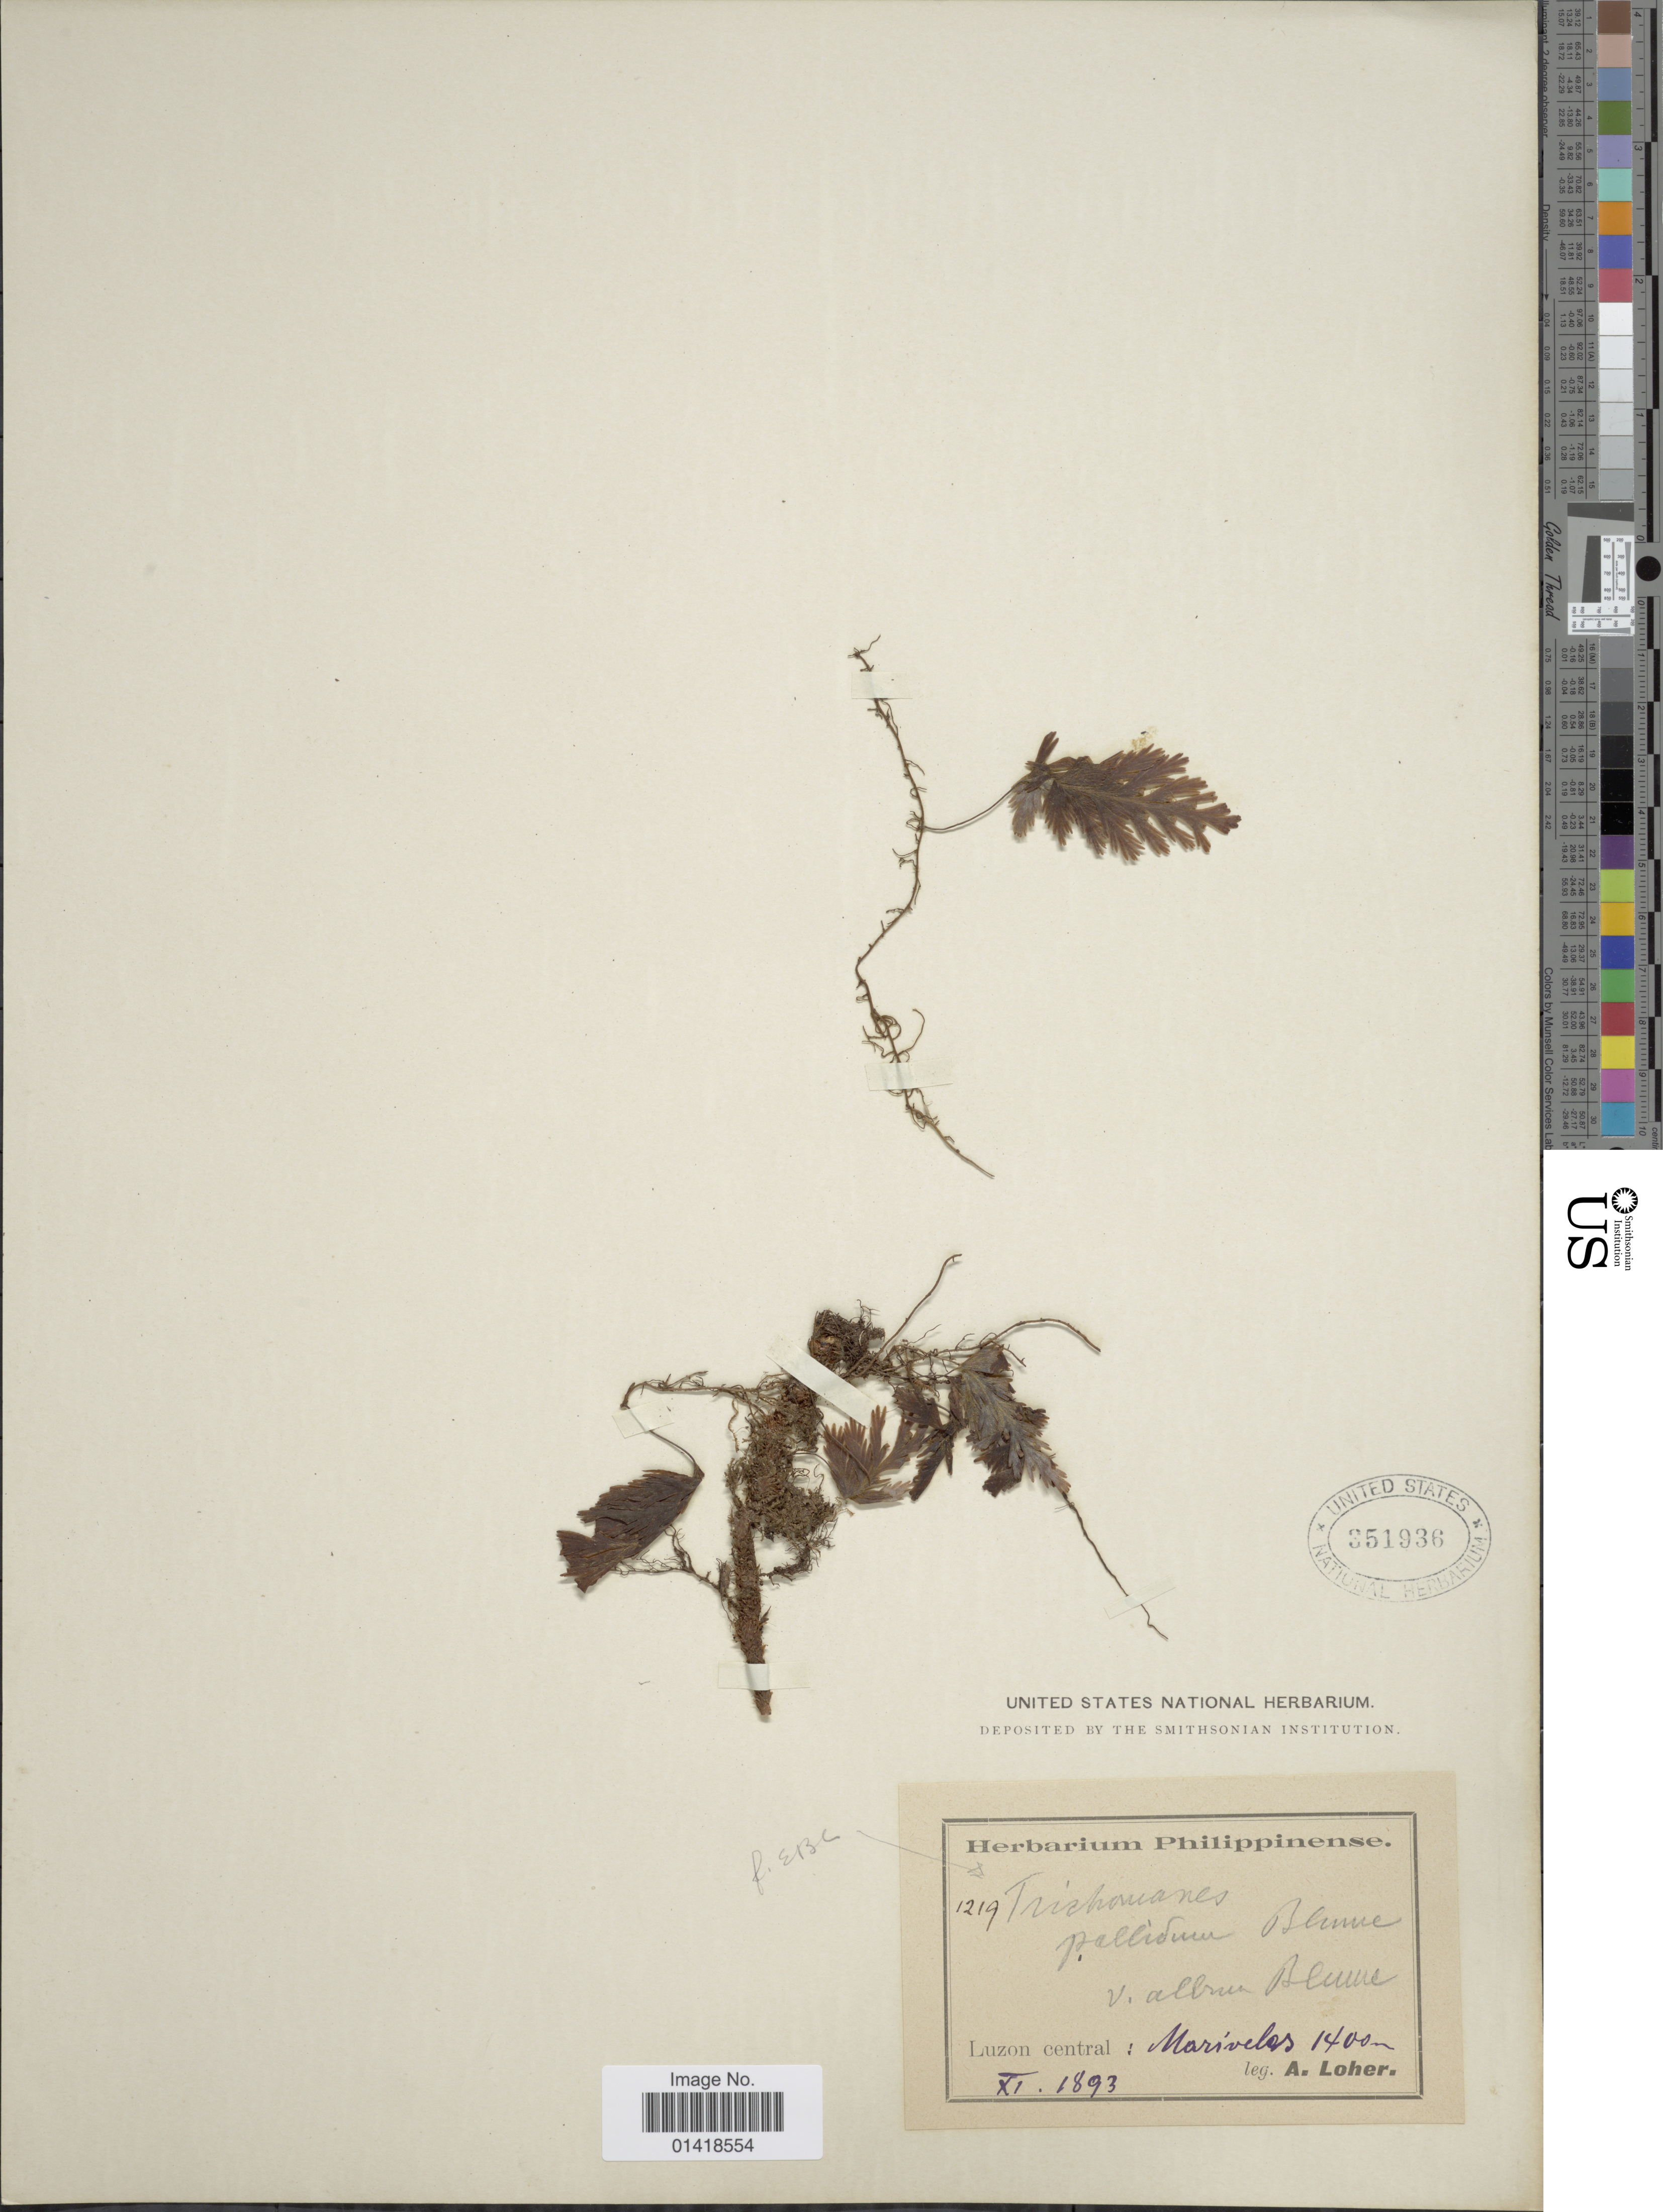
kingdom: Plantae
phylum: Tracheophyta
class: Polypodiopsida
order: Hymenophyllales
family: Hymenophyllaceae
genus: Hymenophyllum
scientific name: Hymenophyllum pallidum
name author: (Blume) Ebihara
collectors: A. Loher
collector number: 1219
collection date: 1893-11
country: Philippines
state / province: Central Luzon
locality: Philippinense. Mariveles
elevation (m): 1400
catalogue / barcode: US 351936